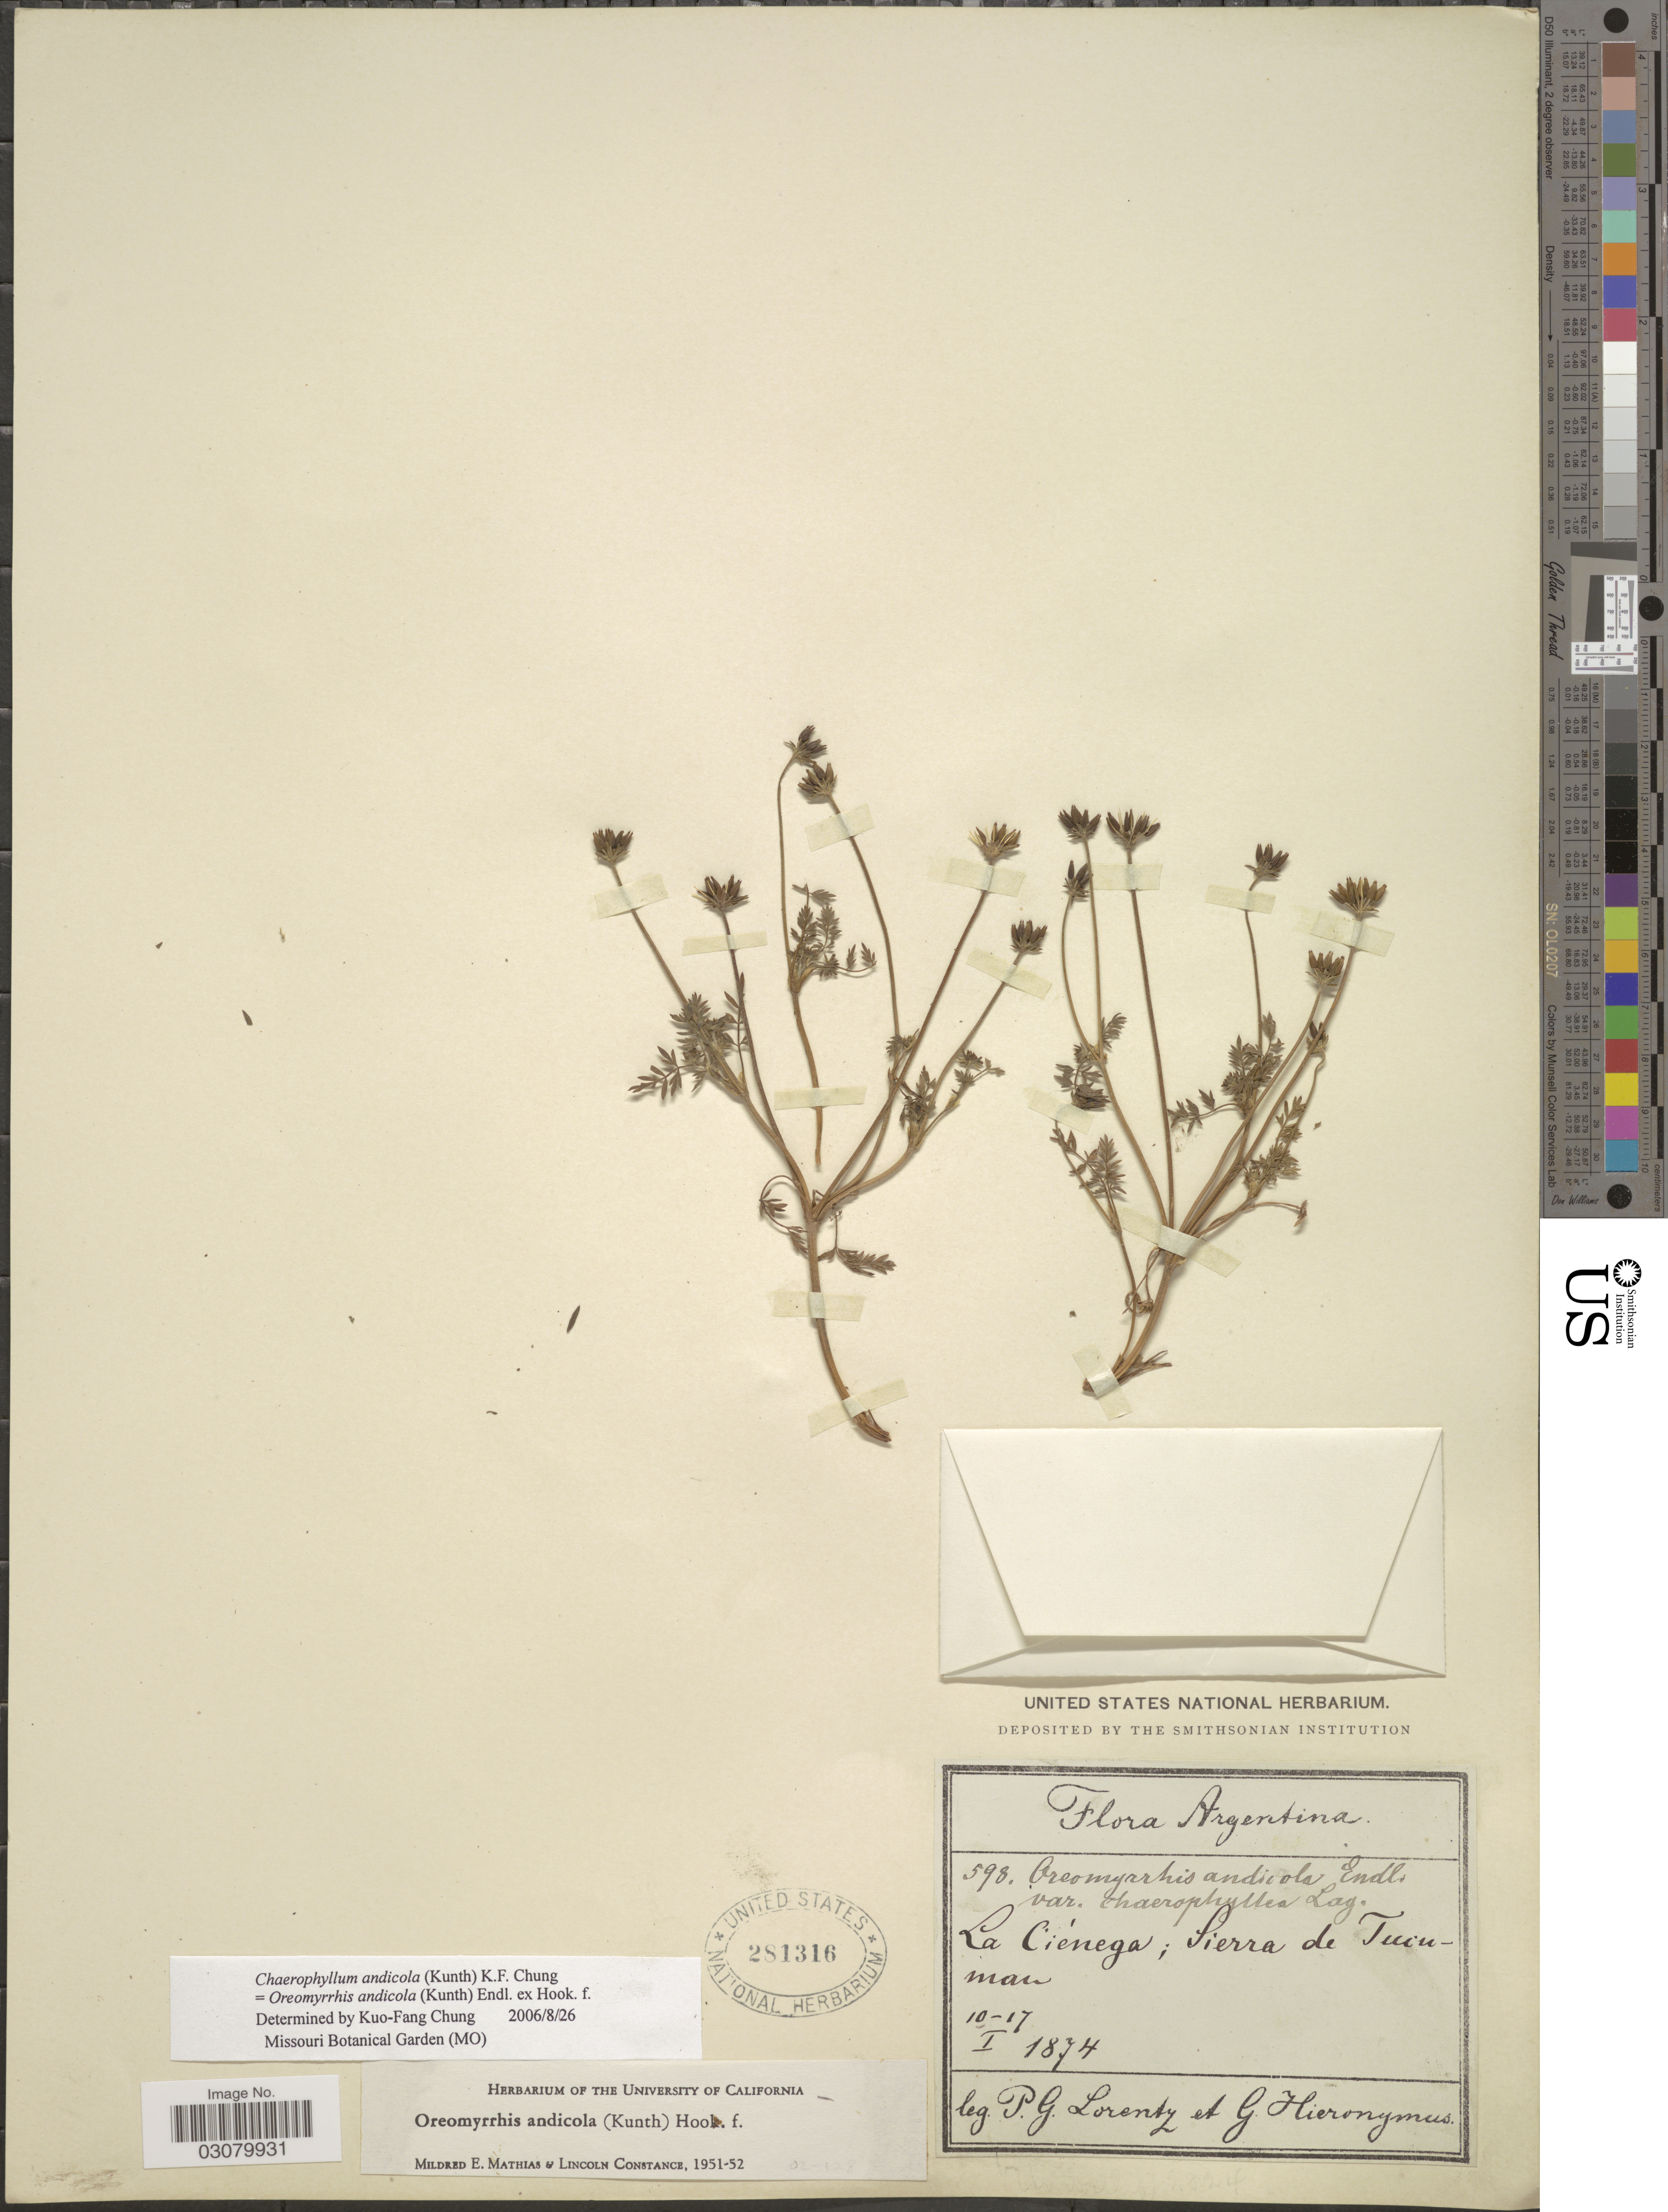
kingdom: Plantae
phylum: Tracheophyta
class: Magnoliopsida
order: Apiales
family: Apiaceae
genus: Oreomyrrhis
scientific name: Oreomyrrhis andicola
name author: (Kunth) Endl. ex Hook. f.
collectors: P. G. Lorentz & G. H. Hieronymus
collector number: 598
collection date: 1874-01-10/1874-01-17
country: Argentina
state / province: Tucuman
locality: La Ciénega; Sierra de Tucuman.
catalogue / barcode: US 281316